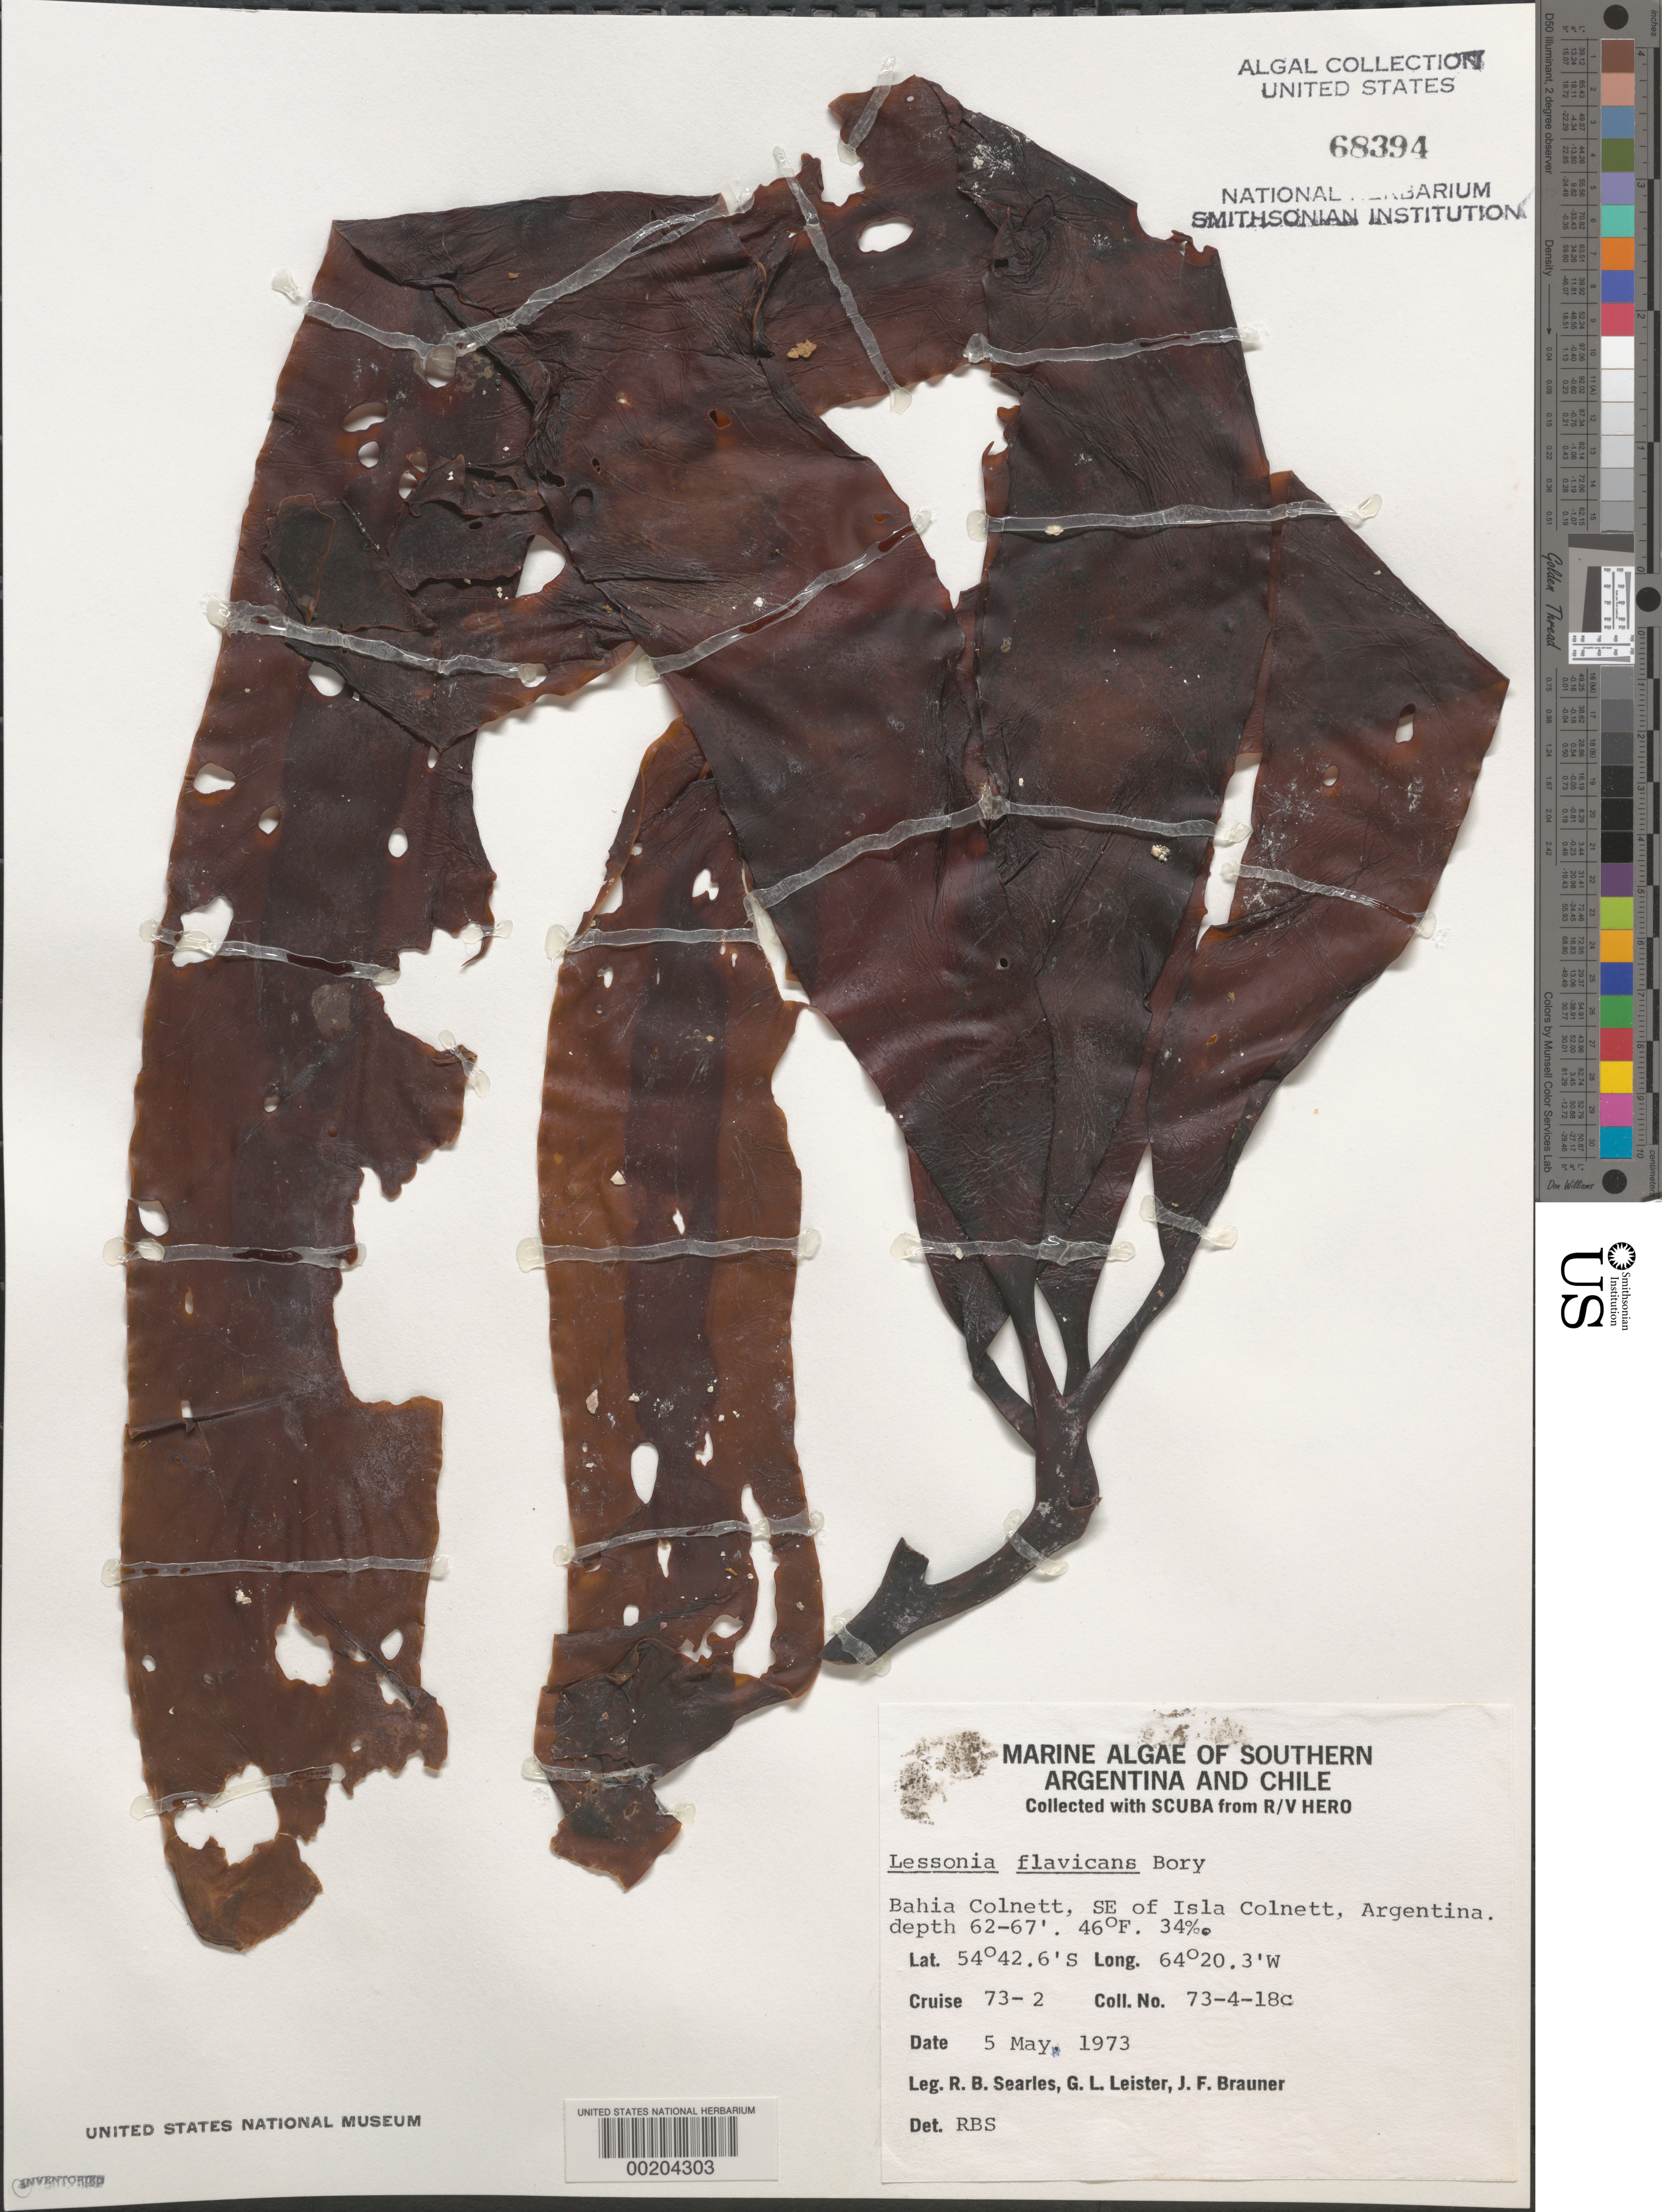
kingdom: Chromista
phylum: Ochrophyta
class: Phaeophyceae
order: Laminariales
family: Lessoniaceae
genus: Lessonia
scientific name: Lessonia flavicans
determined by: Searles, R. B.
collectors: R. Searles, G. Leister & J. F. Brauner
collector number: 73-4-18c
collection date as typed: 05 May 1973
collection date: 1973-05-05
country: Argentina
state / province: Tierra del Fuego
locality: Bahia Colnett, southeast of Isla Colnett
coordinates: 54 42.6'S, 64 20.3'W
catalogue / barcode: US 68394